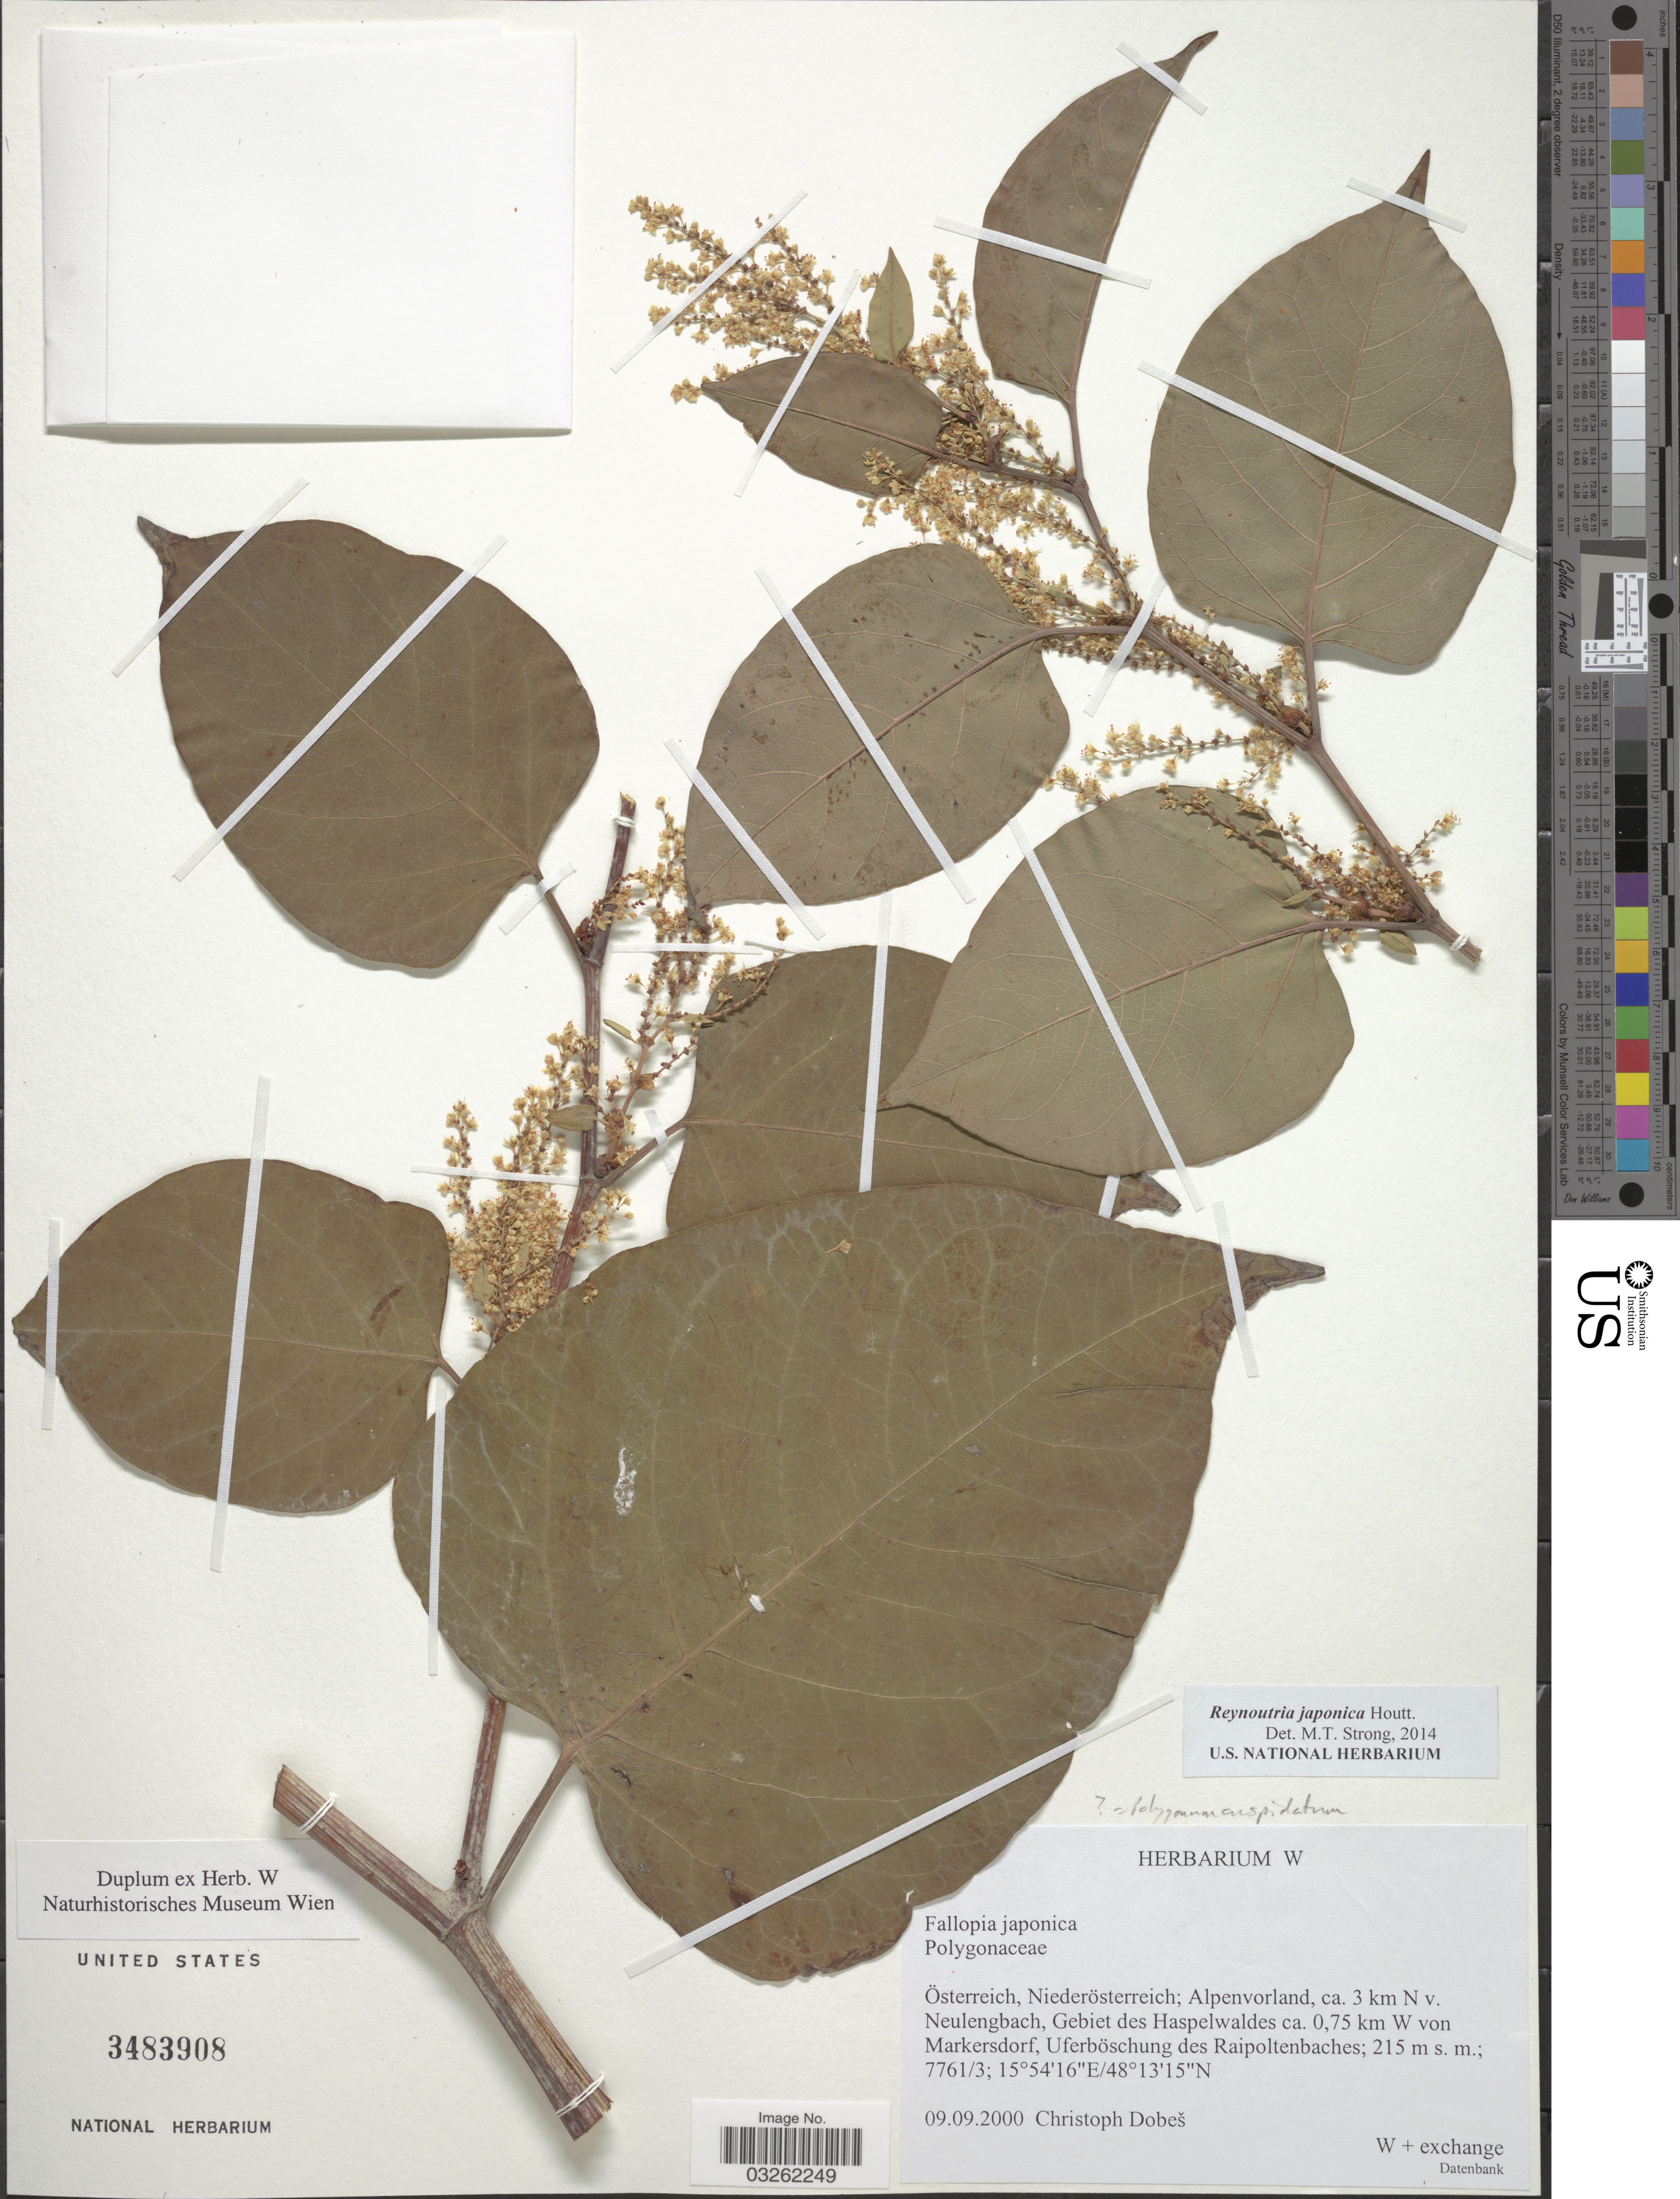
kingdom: Plantae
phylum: Tracheophyta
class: Magnoliopsida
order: Caryophyllales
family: Polygonaceae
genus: Reynoutria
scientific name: Reynoutria japonica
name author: Houtt.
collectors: C. Dobes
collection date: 2000-09-09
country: Austria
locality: Österreich, Niederösterreich; Alpenvorland, ca. 3 km N v. Neulengbach, Gebiet des Haspelwaldes ca. 0.75 km W von Markersdorf, Uferböschung des Raipoltenbaches.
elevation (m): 215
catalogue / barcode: US 3483908